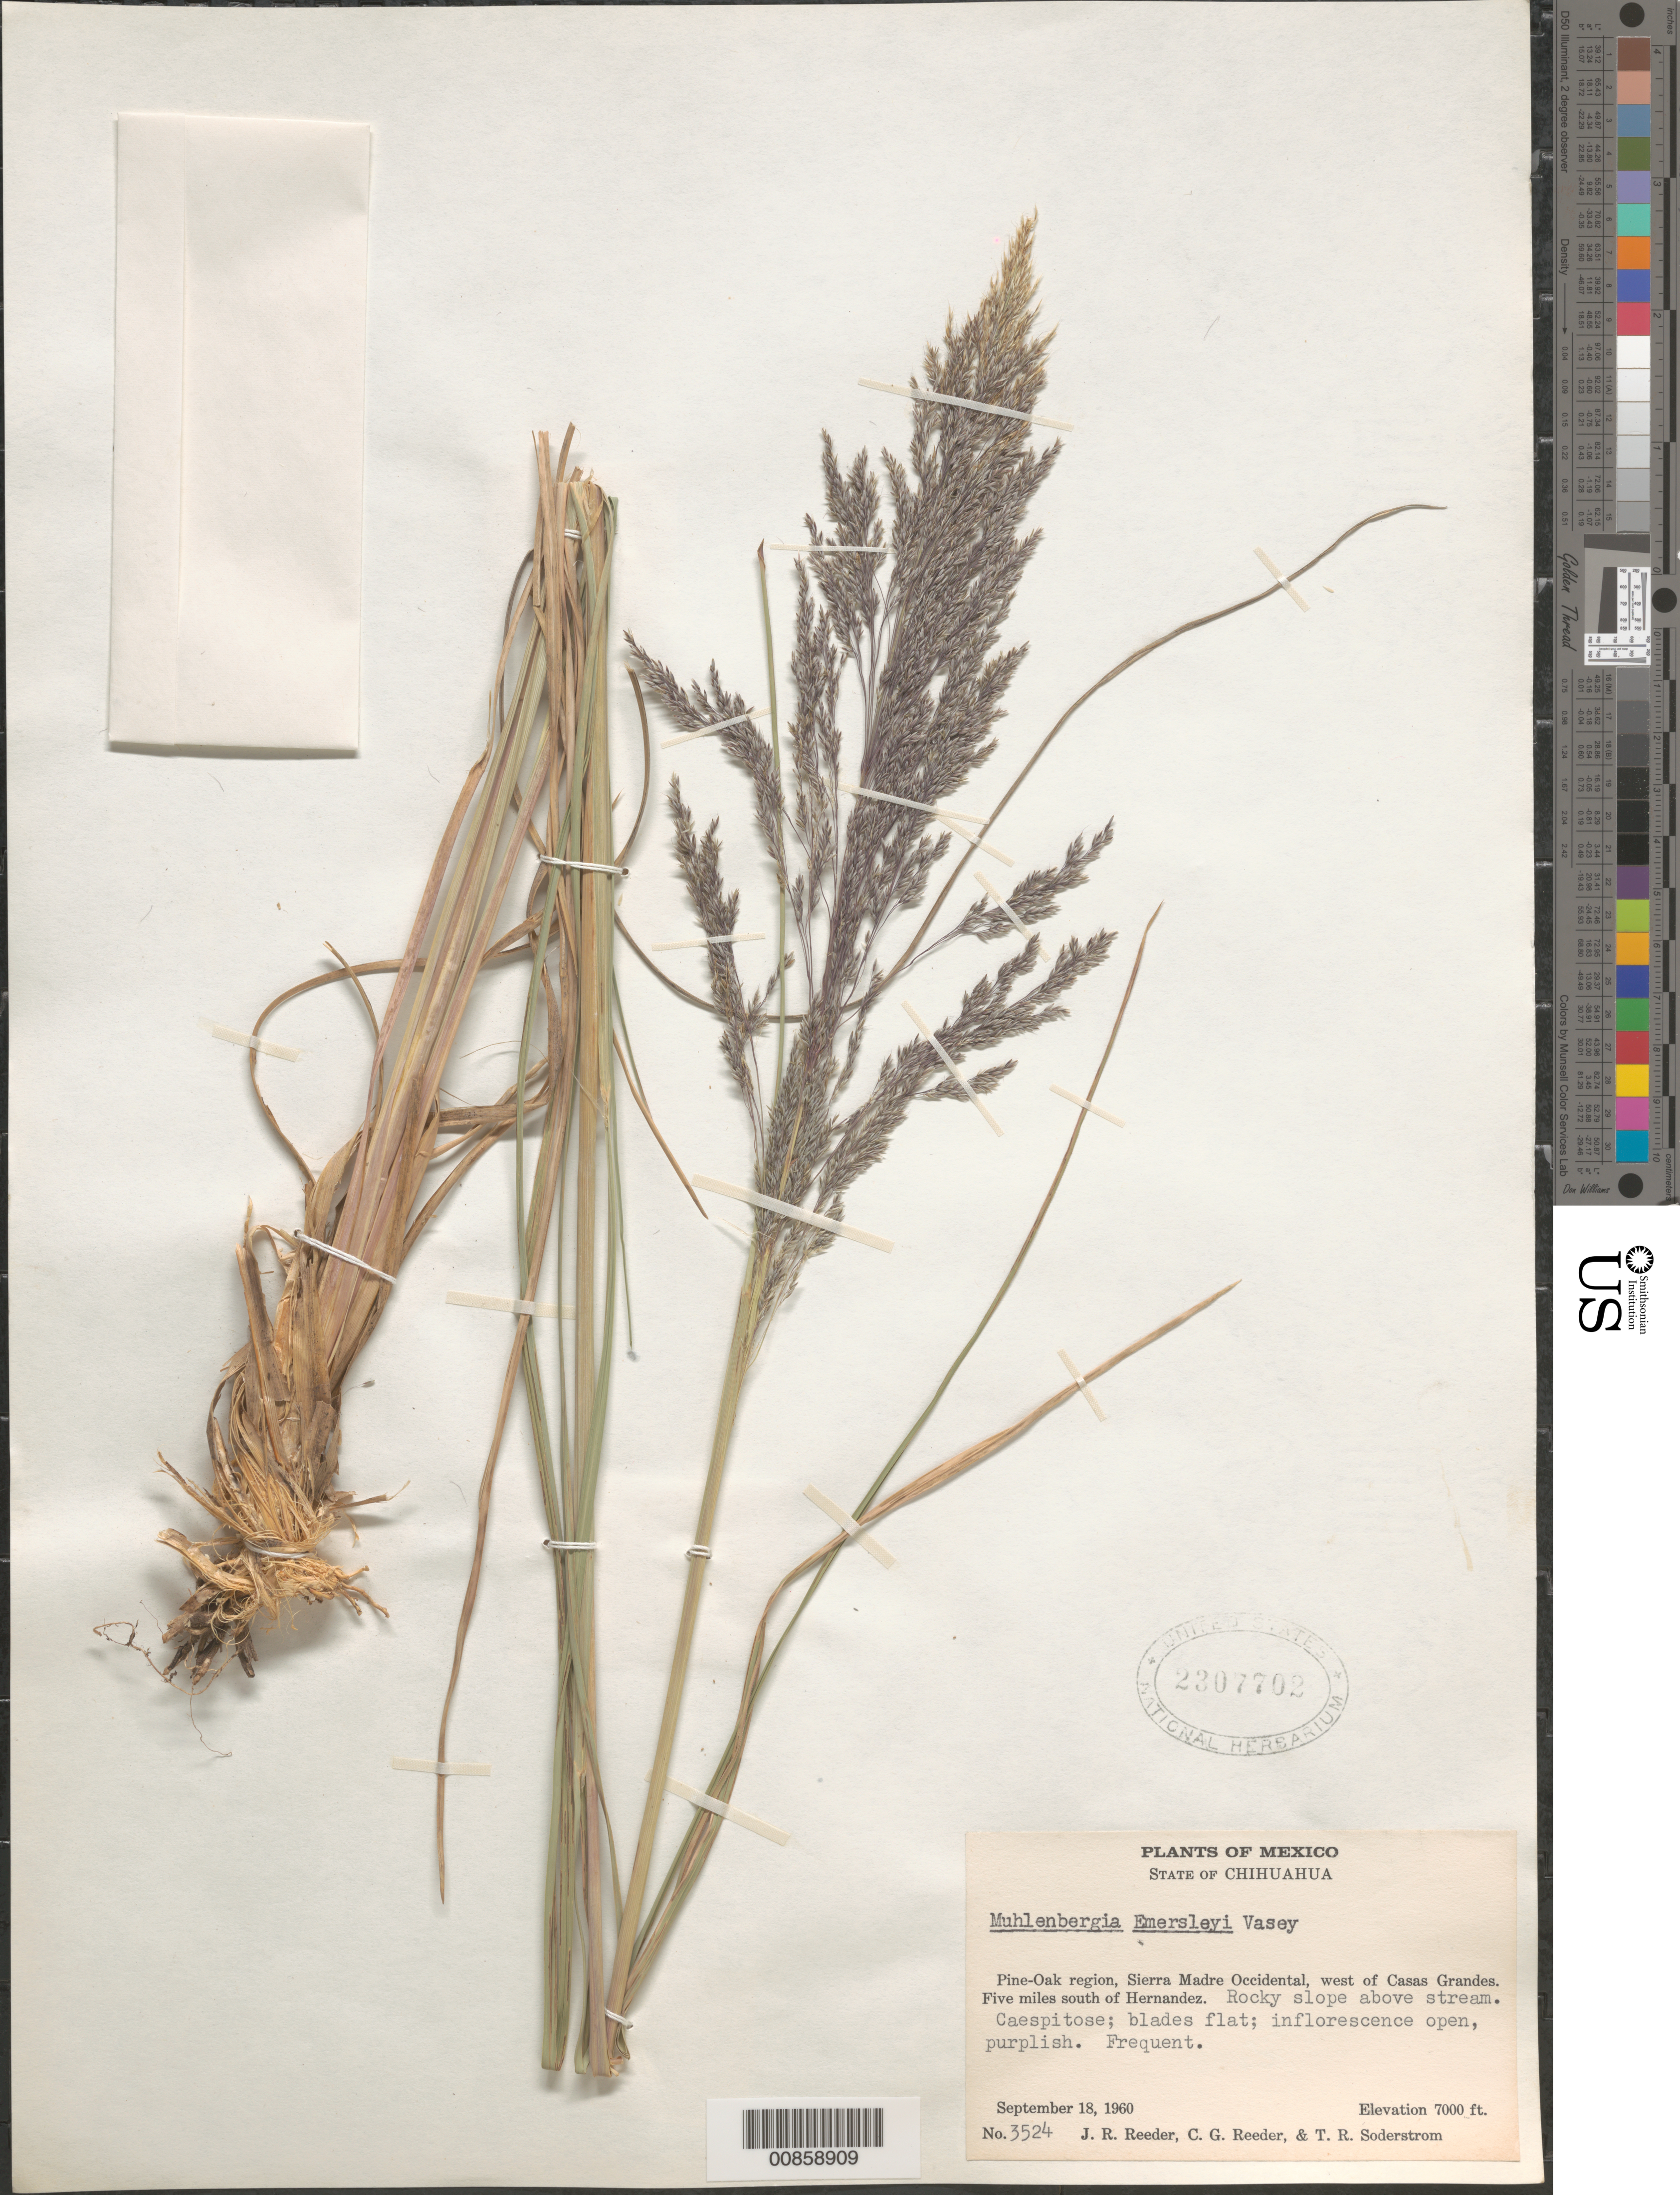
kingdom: Plantae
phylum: Tracheophyta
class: Liliopsida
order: Poales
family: Poaceae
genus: Muhlenbergia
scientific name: Muhlenbergia emersleyi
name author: Vasey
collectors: J. R. Reeder, C. G. Reeder & T. R. Soderstrom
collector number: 3524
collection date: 1960-09-18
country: Mexico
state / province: Chihuahua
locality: Pine-Oak region, Sierra Madre Occidental, west of Casas Grandes. Five miles south of Hernandez.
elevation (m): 2134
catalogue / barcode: US 2307702